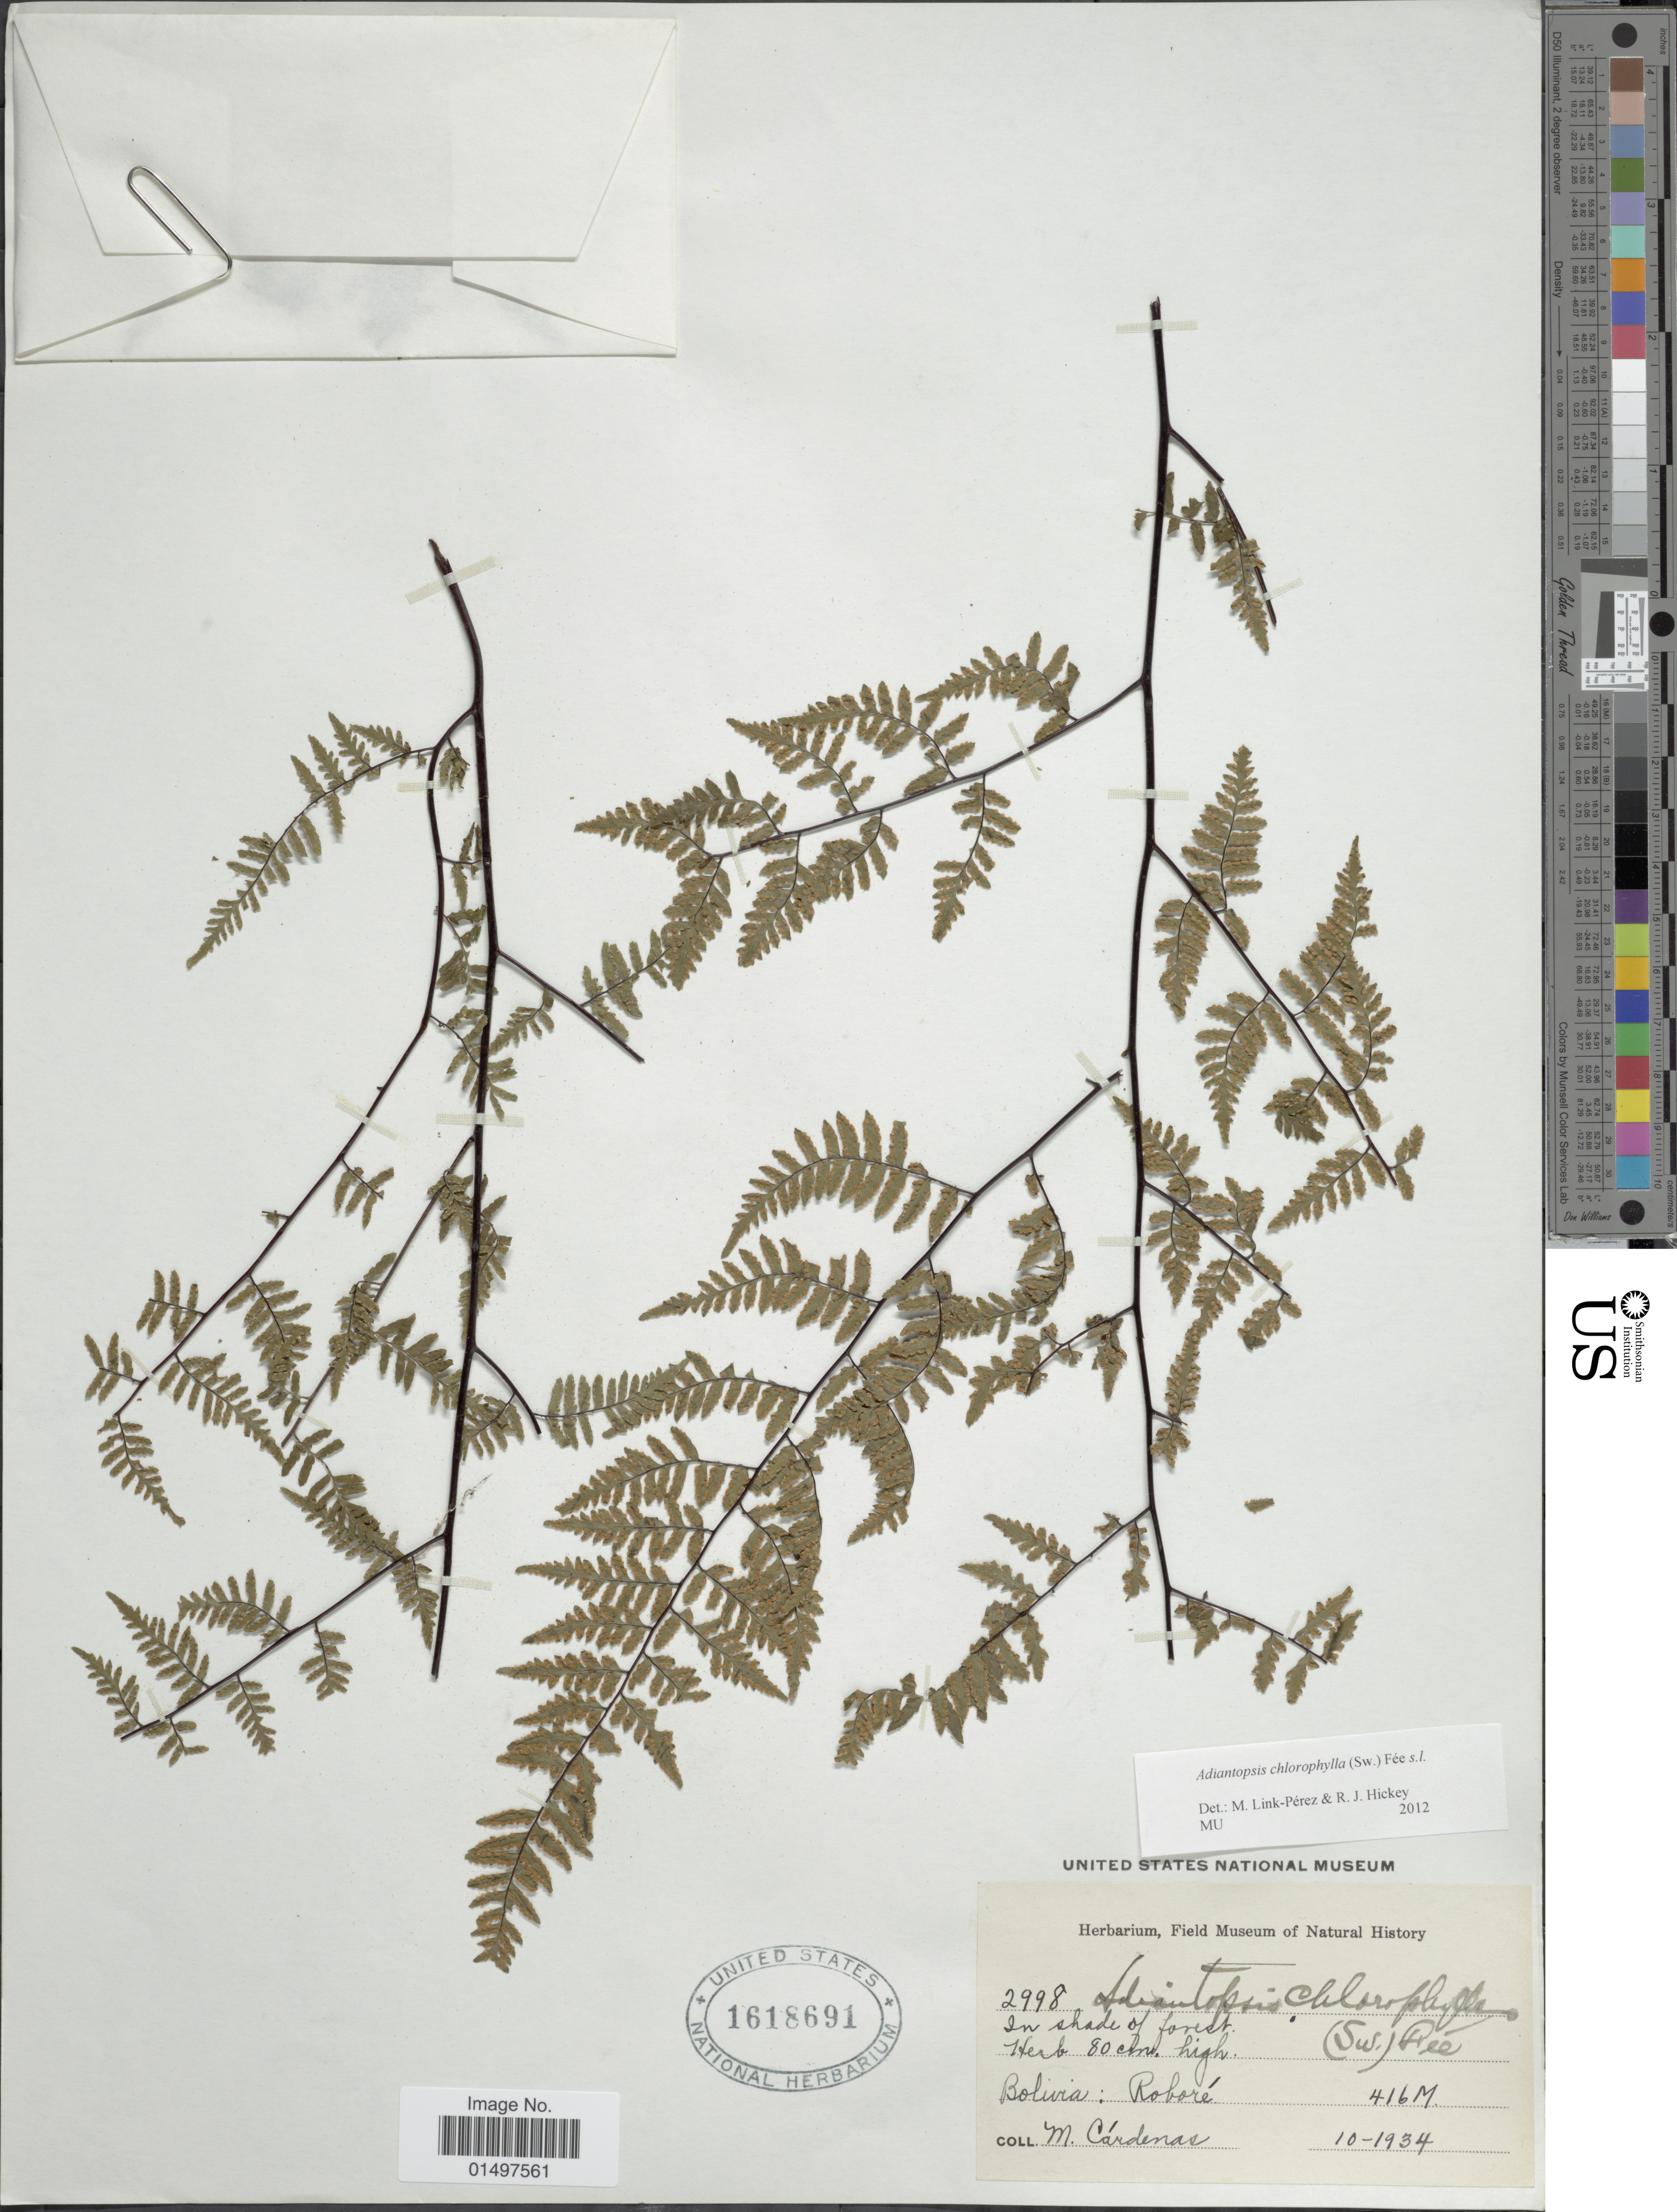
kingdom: Plantae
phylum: Tracheophyta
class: Polypodiopsida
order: Polypodiales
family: Pteridaceae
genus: Adiantopsis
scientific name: Adiantopsis chlorophylla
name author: (Sw.) Fée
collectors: M. Cárdenas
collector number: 2998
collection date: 1934-10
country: Bolivia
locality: Robore.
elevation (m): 416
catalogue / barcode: US 1618691